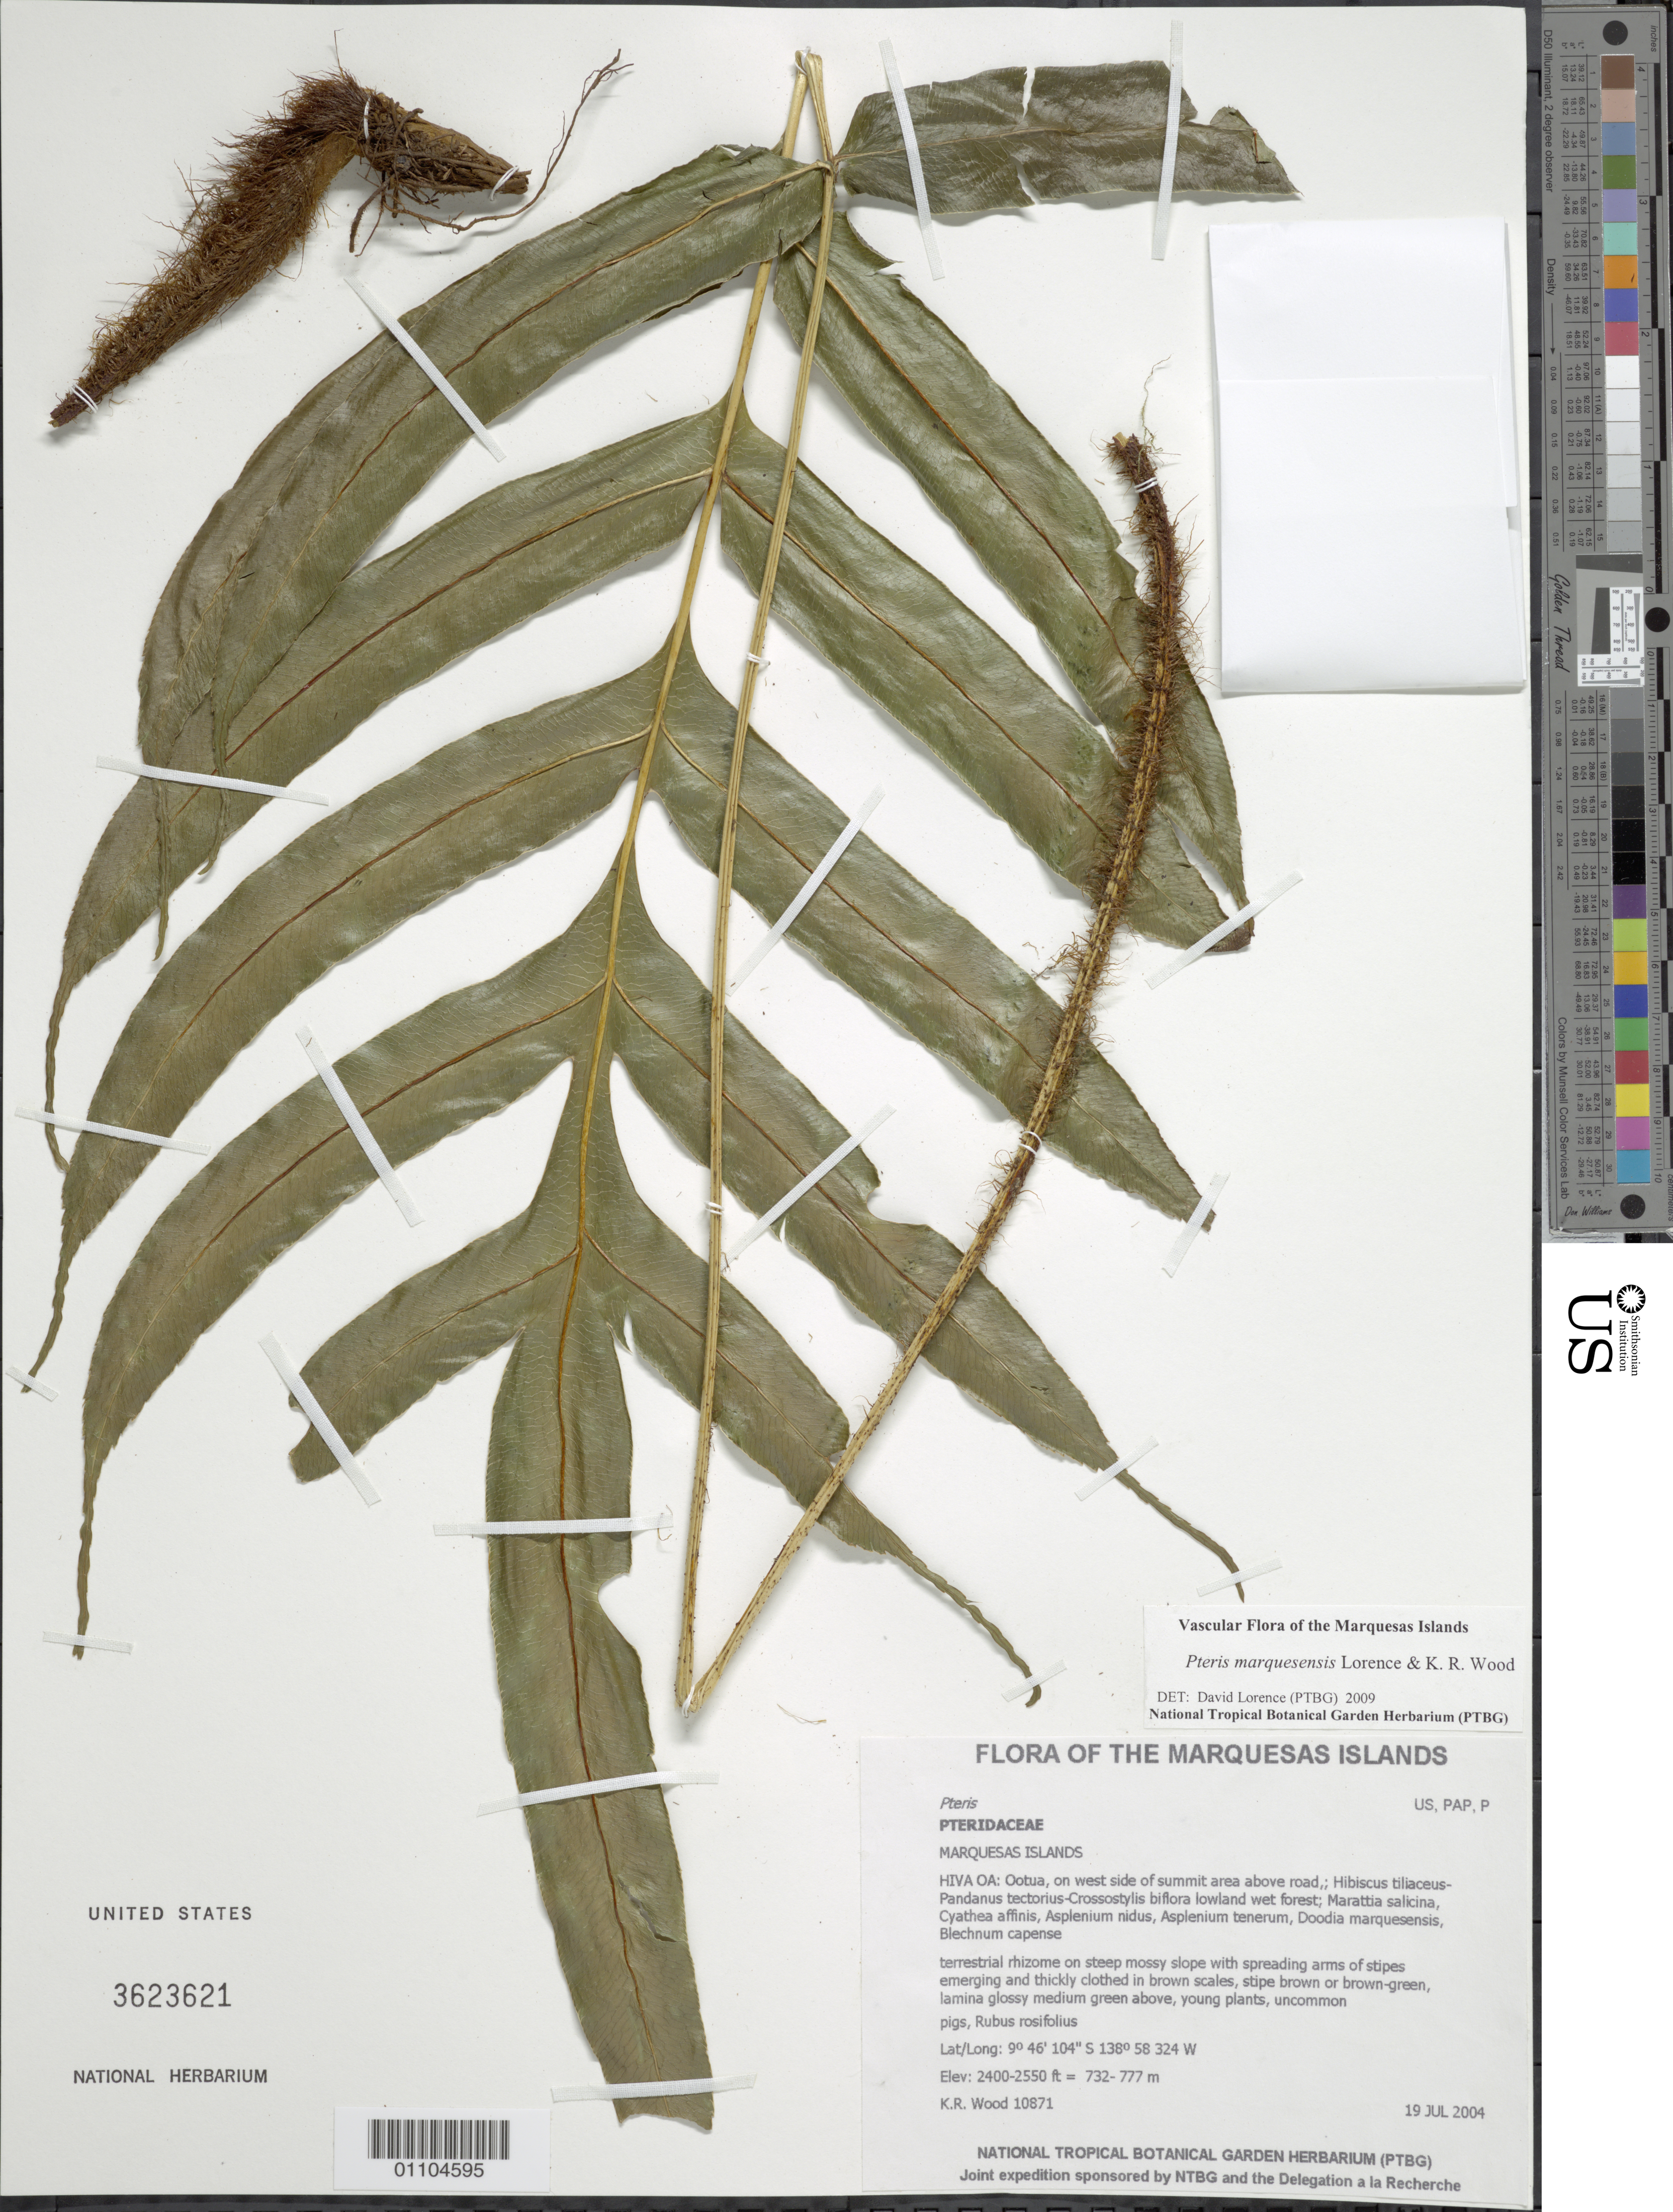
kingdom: Plantae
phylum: Tracheophyta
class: Polypodiopsida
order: Polypodiales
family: Pteridaceae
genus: Pteris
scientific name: Pteris marquesensis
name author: Lorence & K.R. Wood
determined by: Lorence, David H., (PTBG), National Tropical Botanical Garden (UNITED STATES)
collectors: K. R. Wood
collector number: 10871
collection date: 2004-07-19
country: French Polynesia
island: Hiva Oa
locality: Ootua, on west side of summit area above road,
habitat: Hibiscus tiliaceus-Pandanus tectorius-Crossostylis biflora lowland wet forest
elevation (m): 732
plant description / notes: Pigs, Rubus rosifolius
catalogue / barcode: US 3623621